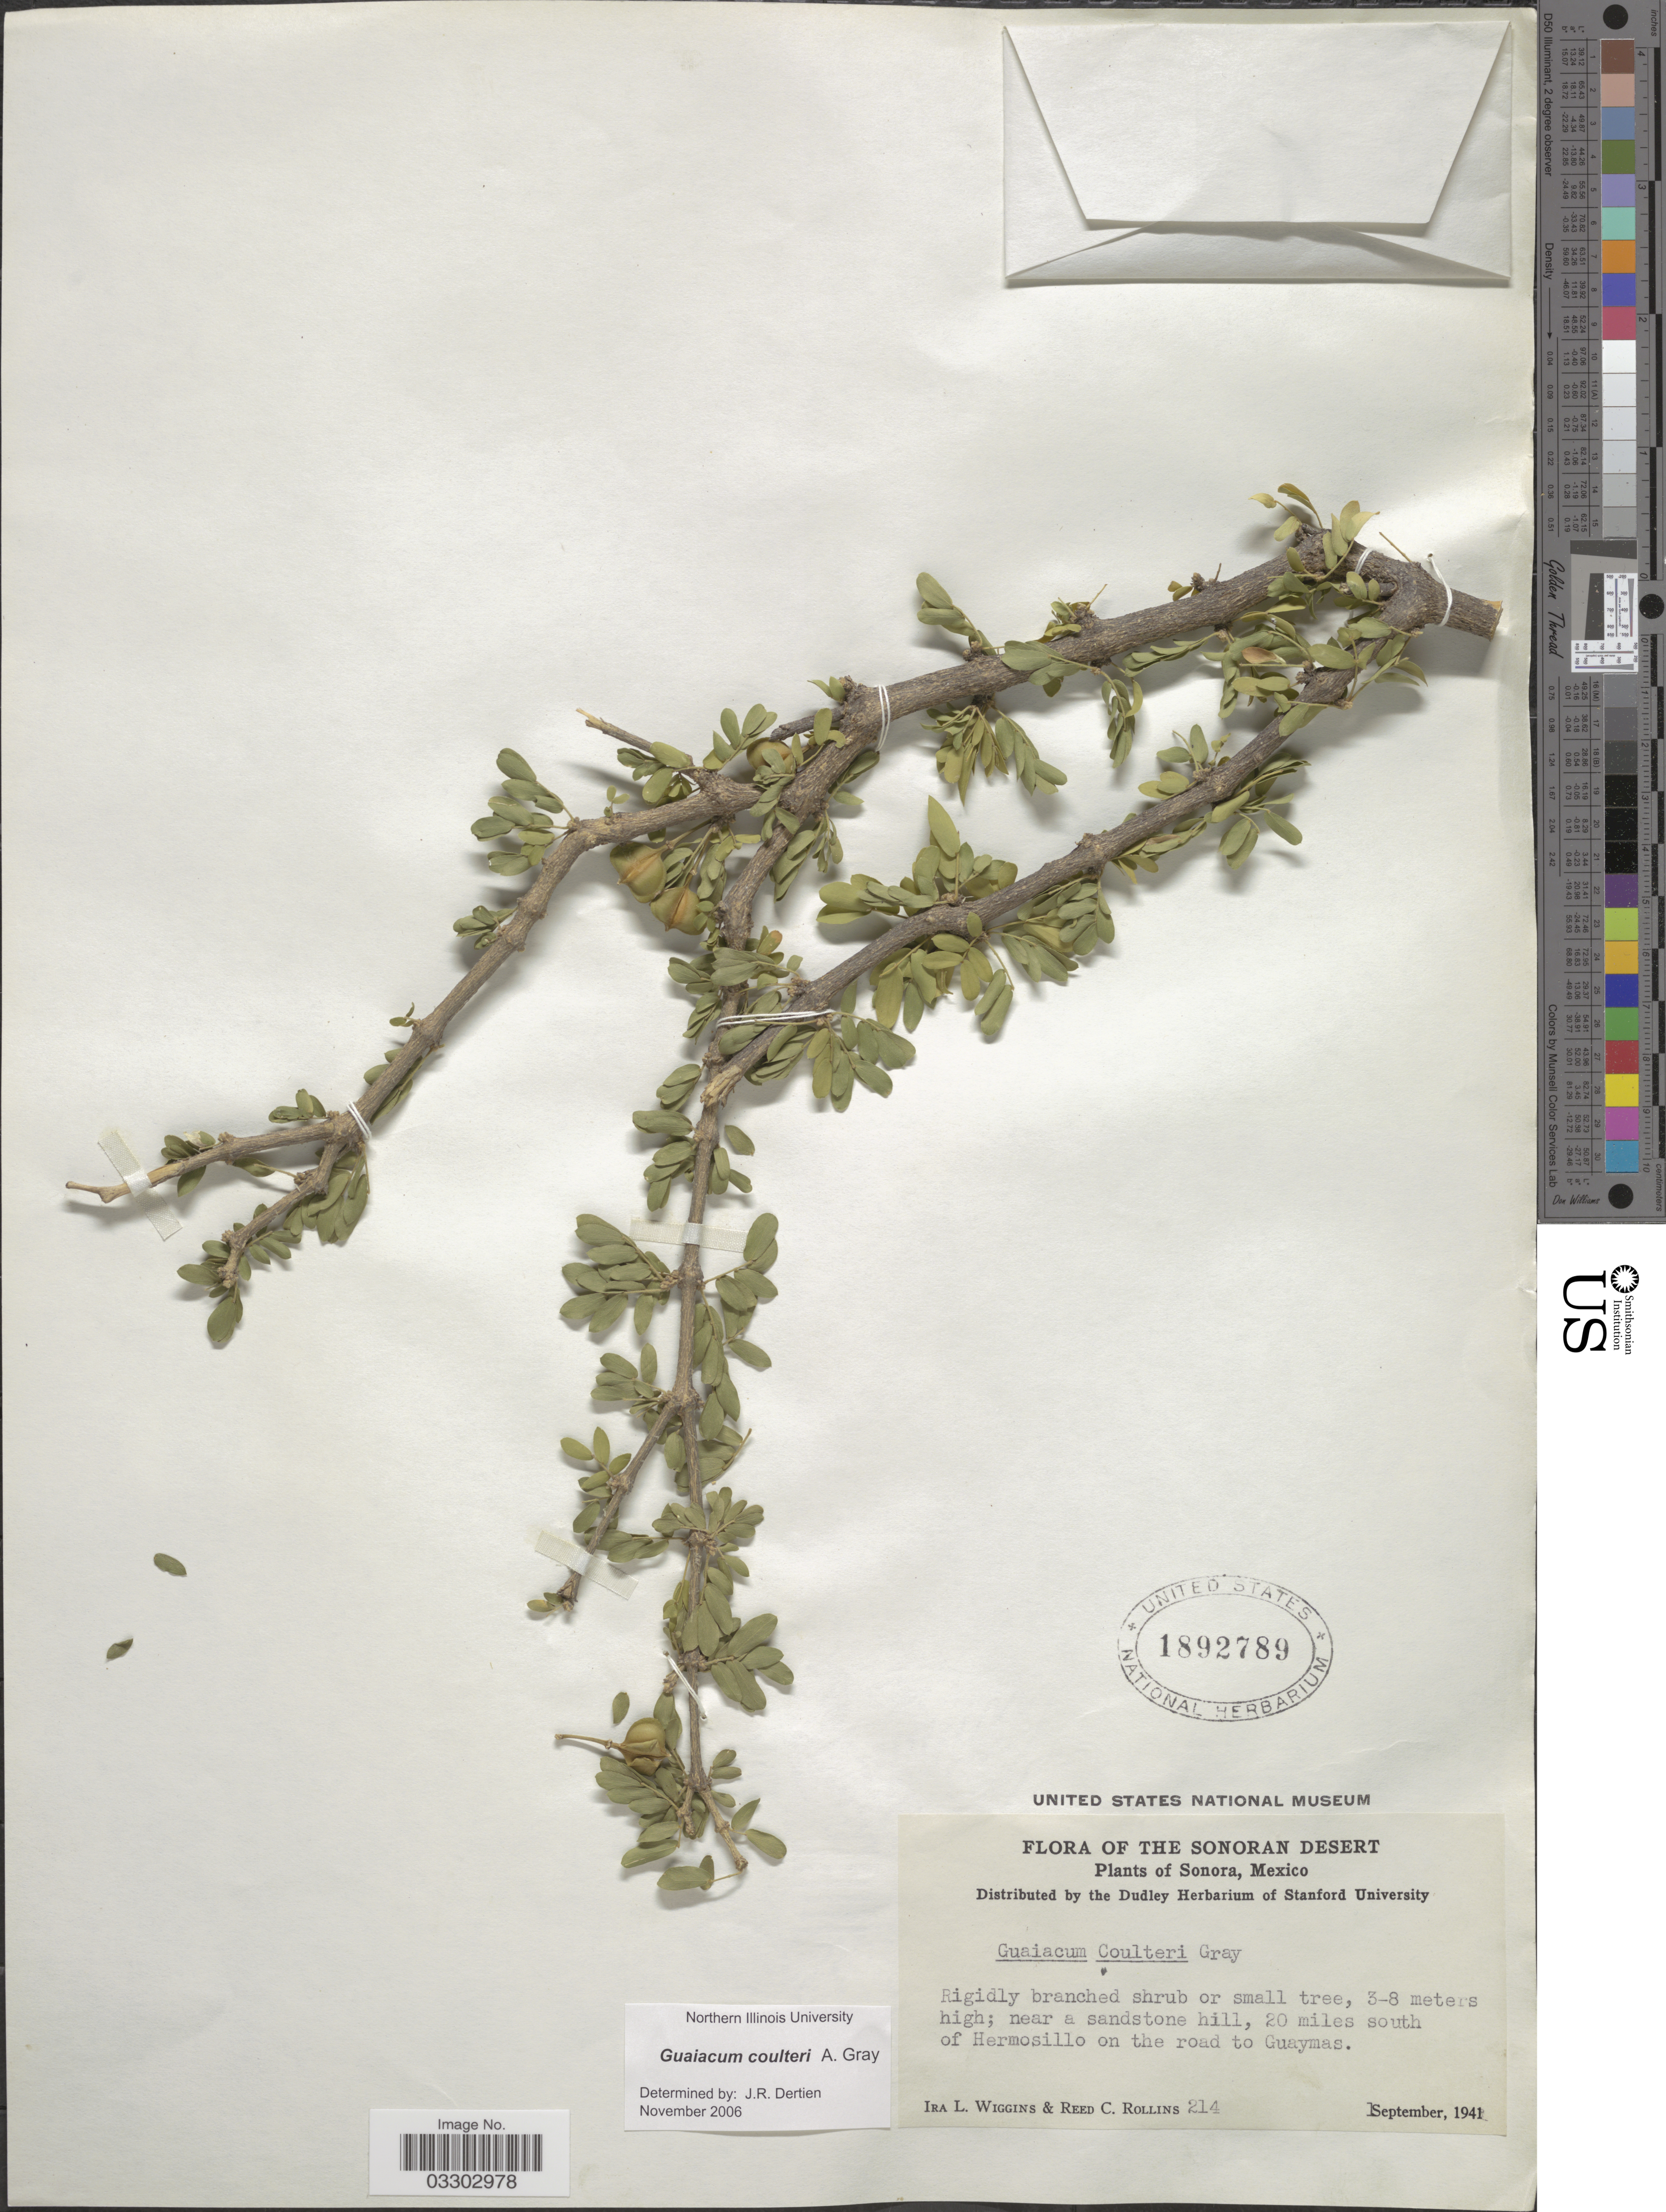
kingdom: Plantae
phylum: Tracheophyta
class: Magnoliopsida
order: Zygophyllales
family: Zygophyllaceae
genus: Guaiacum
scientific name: Guaiacum coulteri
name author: A. Gray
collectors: I. L. Wiggins & R. C. Rollins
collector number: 214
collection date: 1941-09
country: Mexico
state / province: Sonora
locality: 20 miles south of Hermosillo on the road to Guaymas.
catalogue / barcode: US 1892789